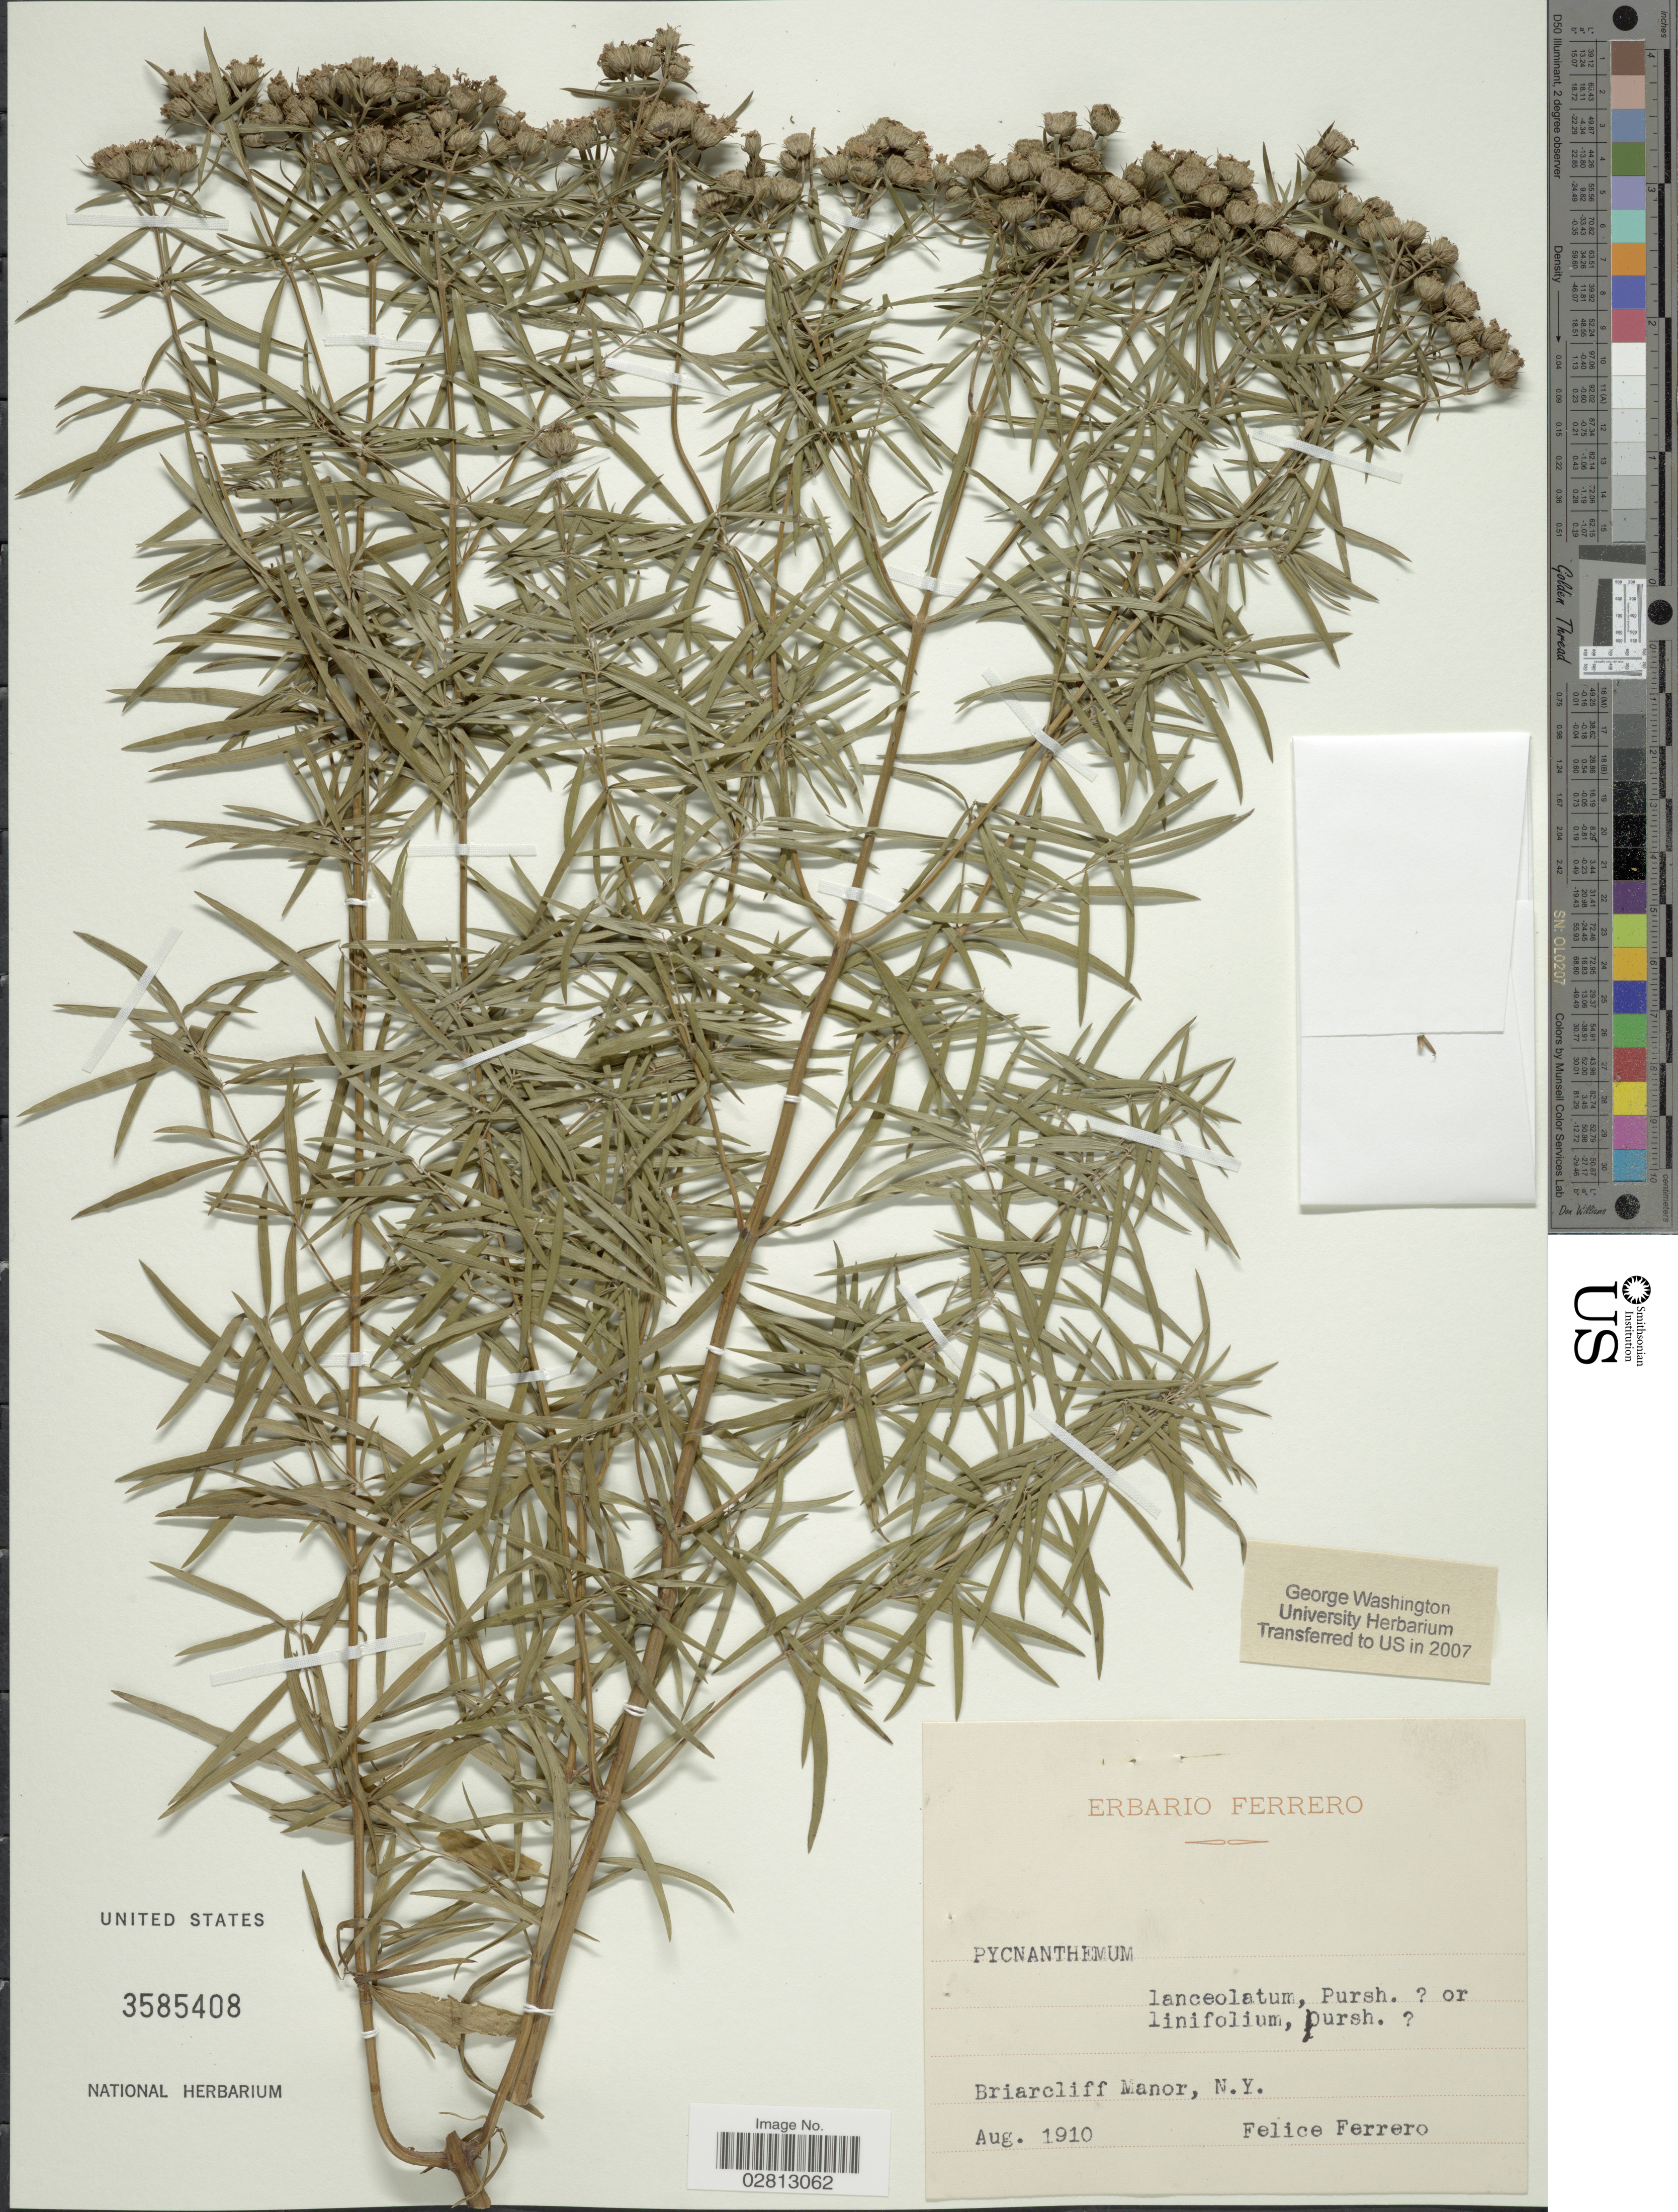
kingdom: Plantae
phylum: Tracheophyta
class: Magnoliopsida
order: Lamiales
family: Lamiaceae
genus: Pycnanthemum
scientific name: Pycnanthemum sp.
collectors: F. Ferrero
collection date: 1910-08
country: United States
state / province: New York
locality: Briarcliff Manor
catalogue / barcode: US 3585408